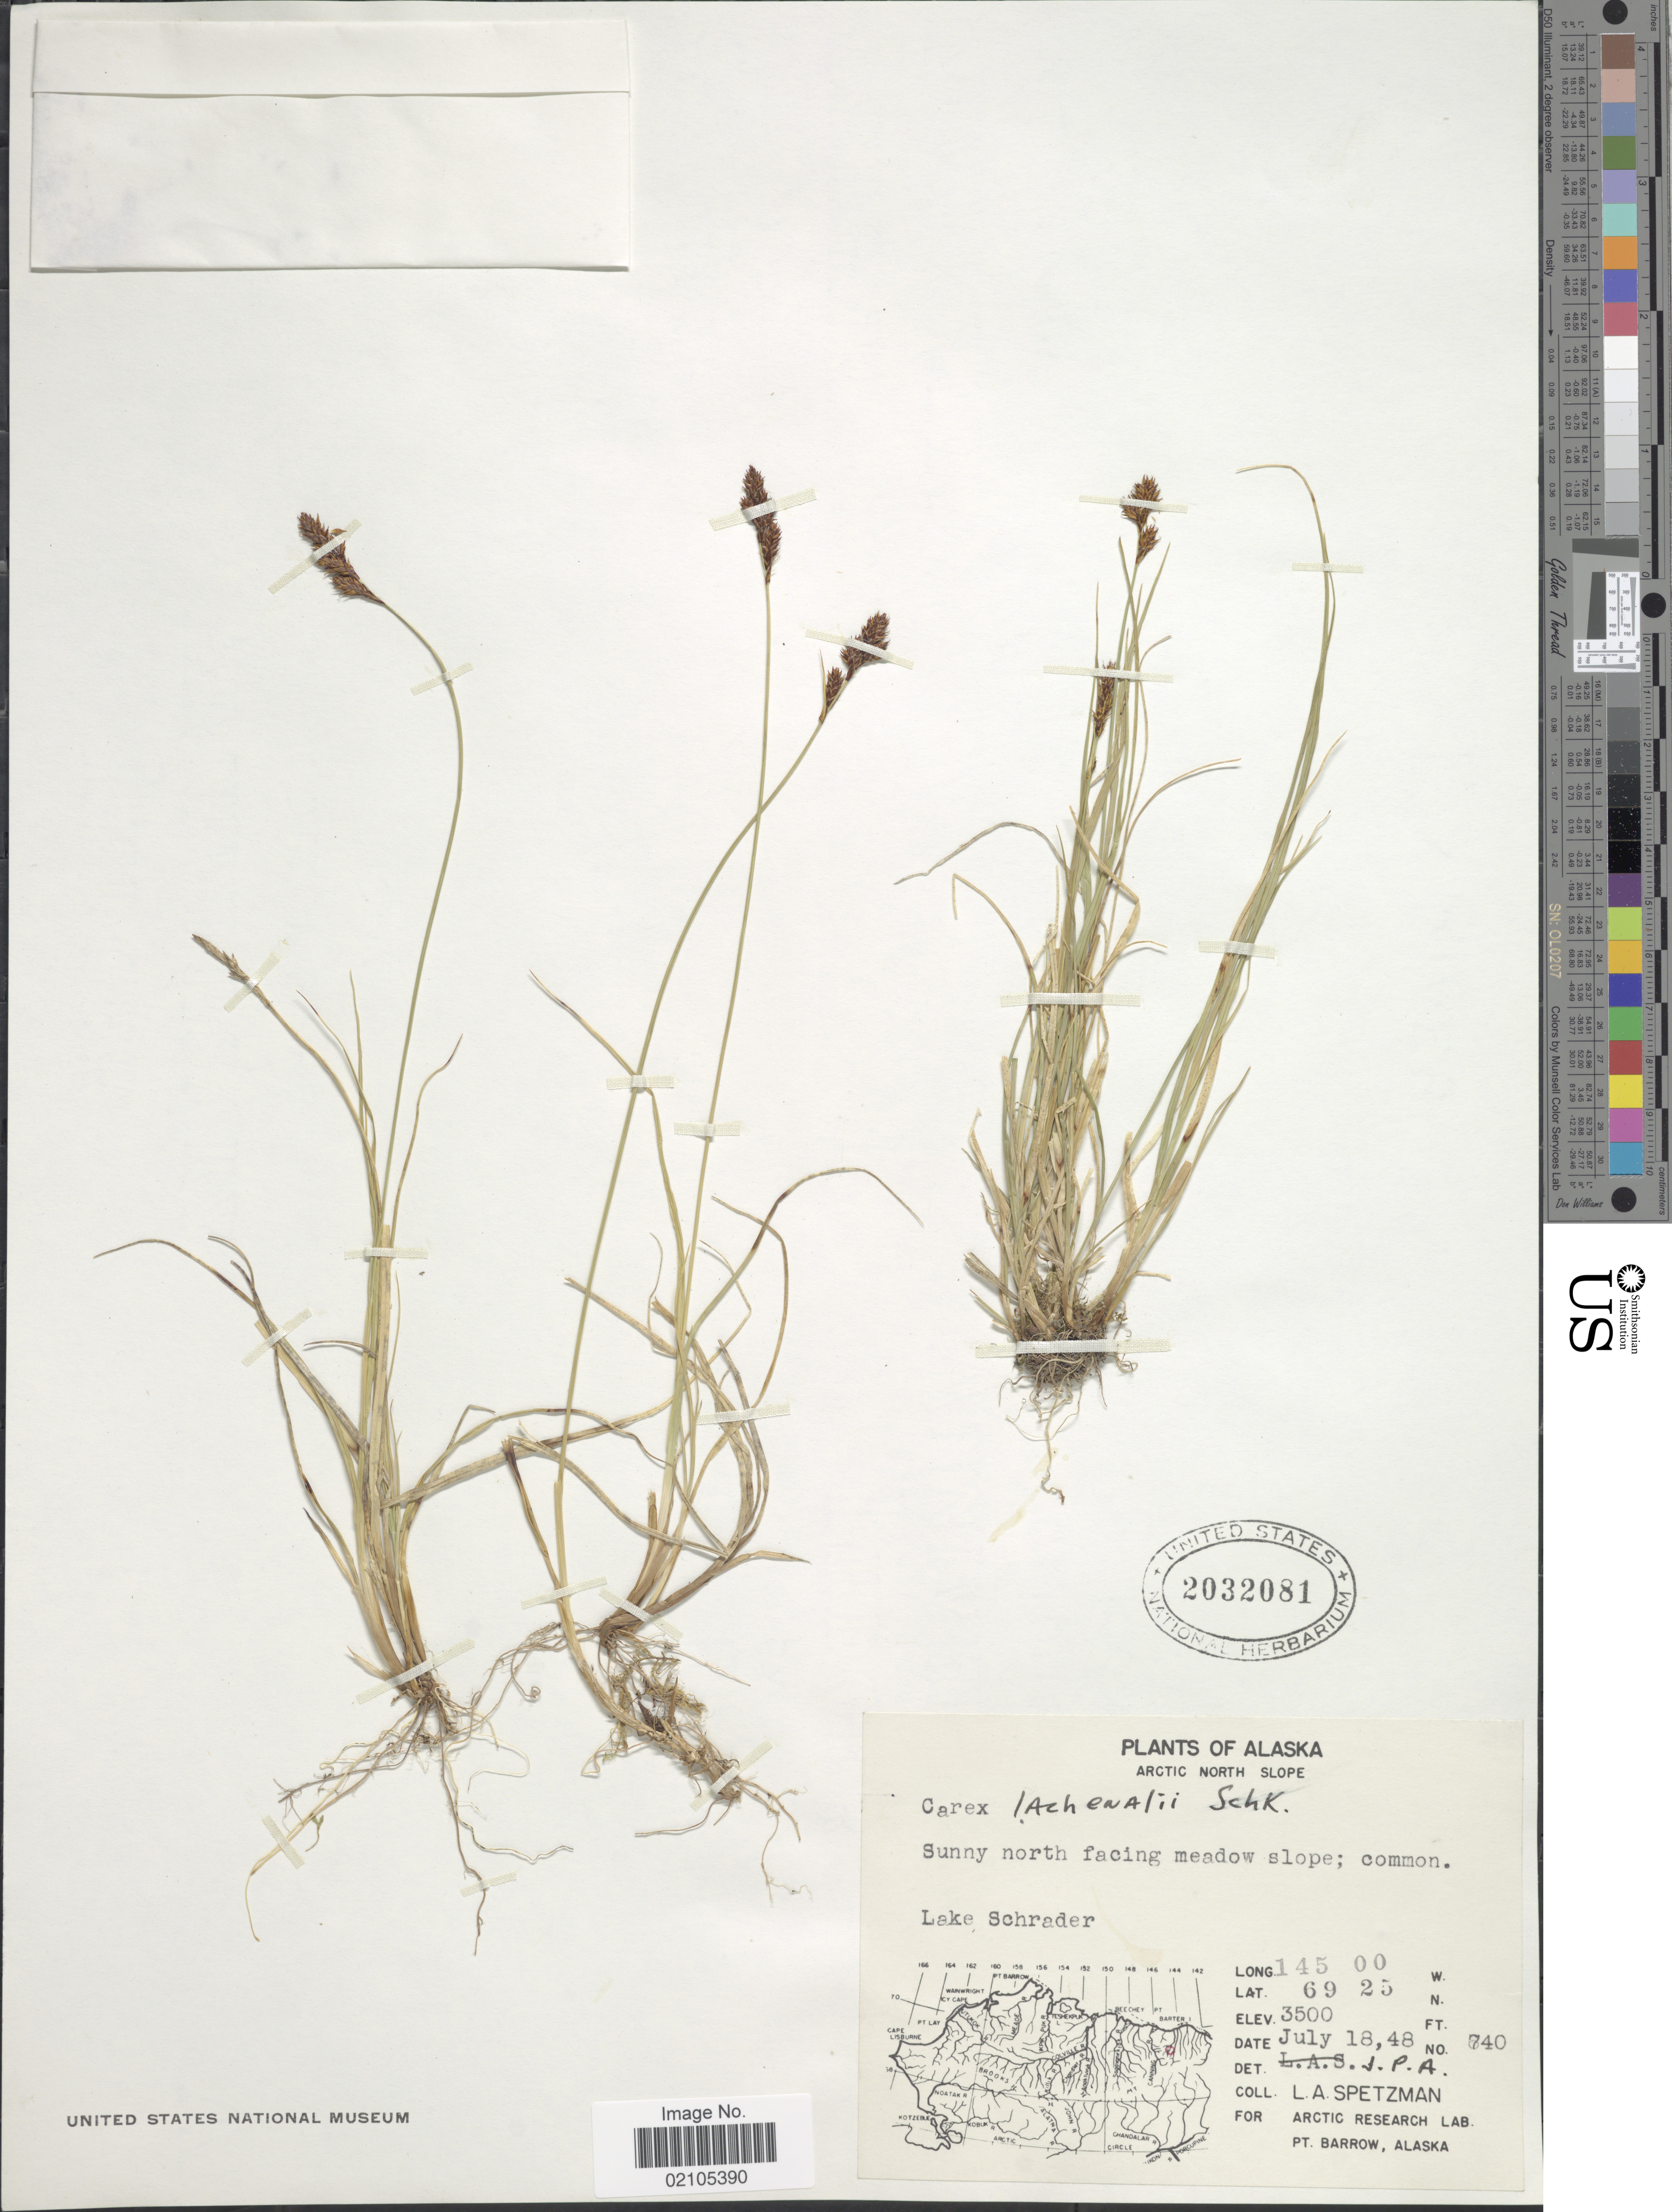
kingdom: Plantae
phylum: Tracheophyta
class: Liliopsida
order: Poales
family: Cyperaceae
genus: Carex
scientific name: Carex lachenalii subsp. lachenalii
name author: Schkuhr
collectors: L. Spetzman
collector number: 740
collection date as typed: Transcribed d/m/y: 18/7/48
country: United States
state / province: Alaska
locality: Arctic North Slope. Sunny north facing meadow slope. Lake Schrader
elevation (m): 1067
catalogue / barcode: US 2032081